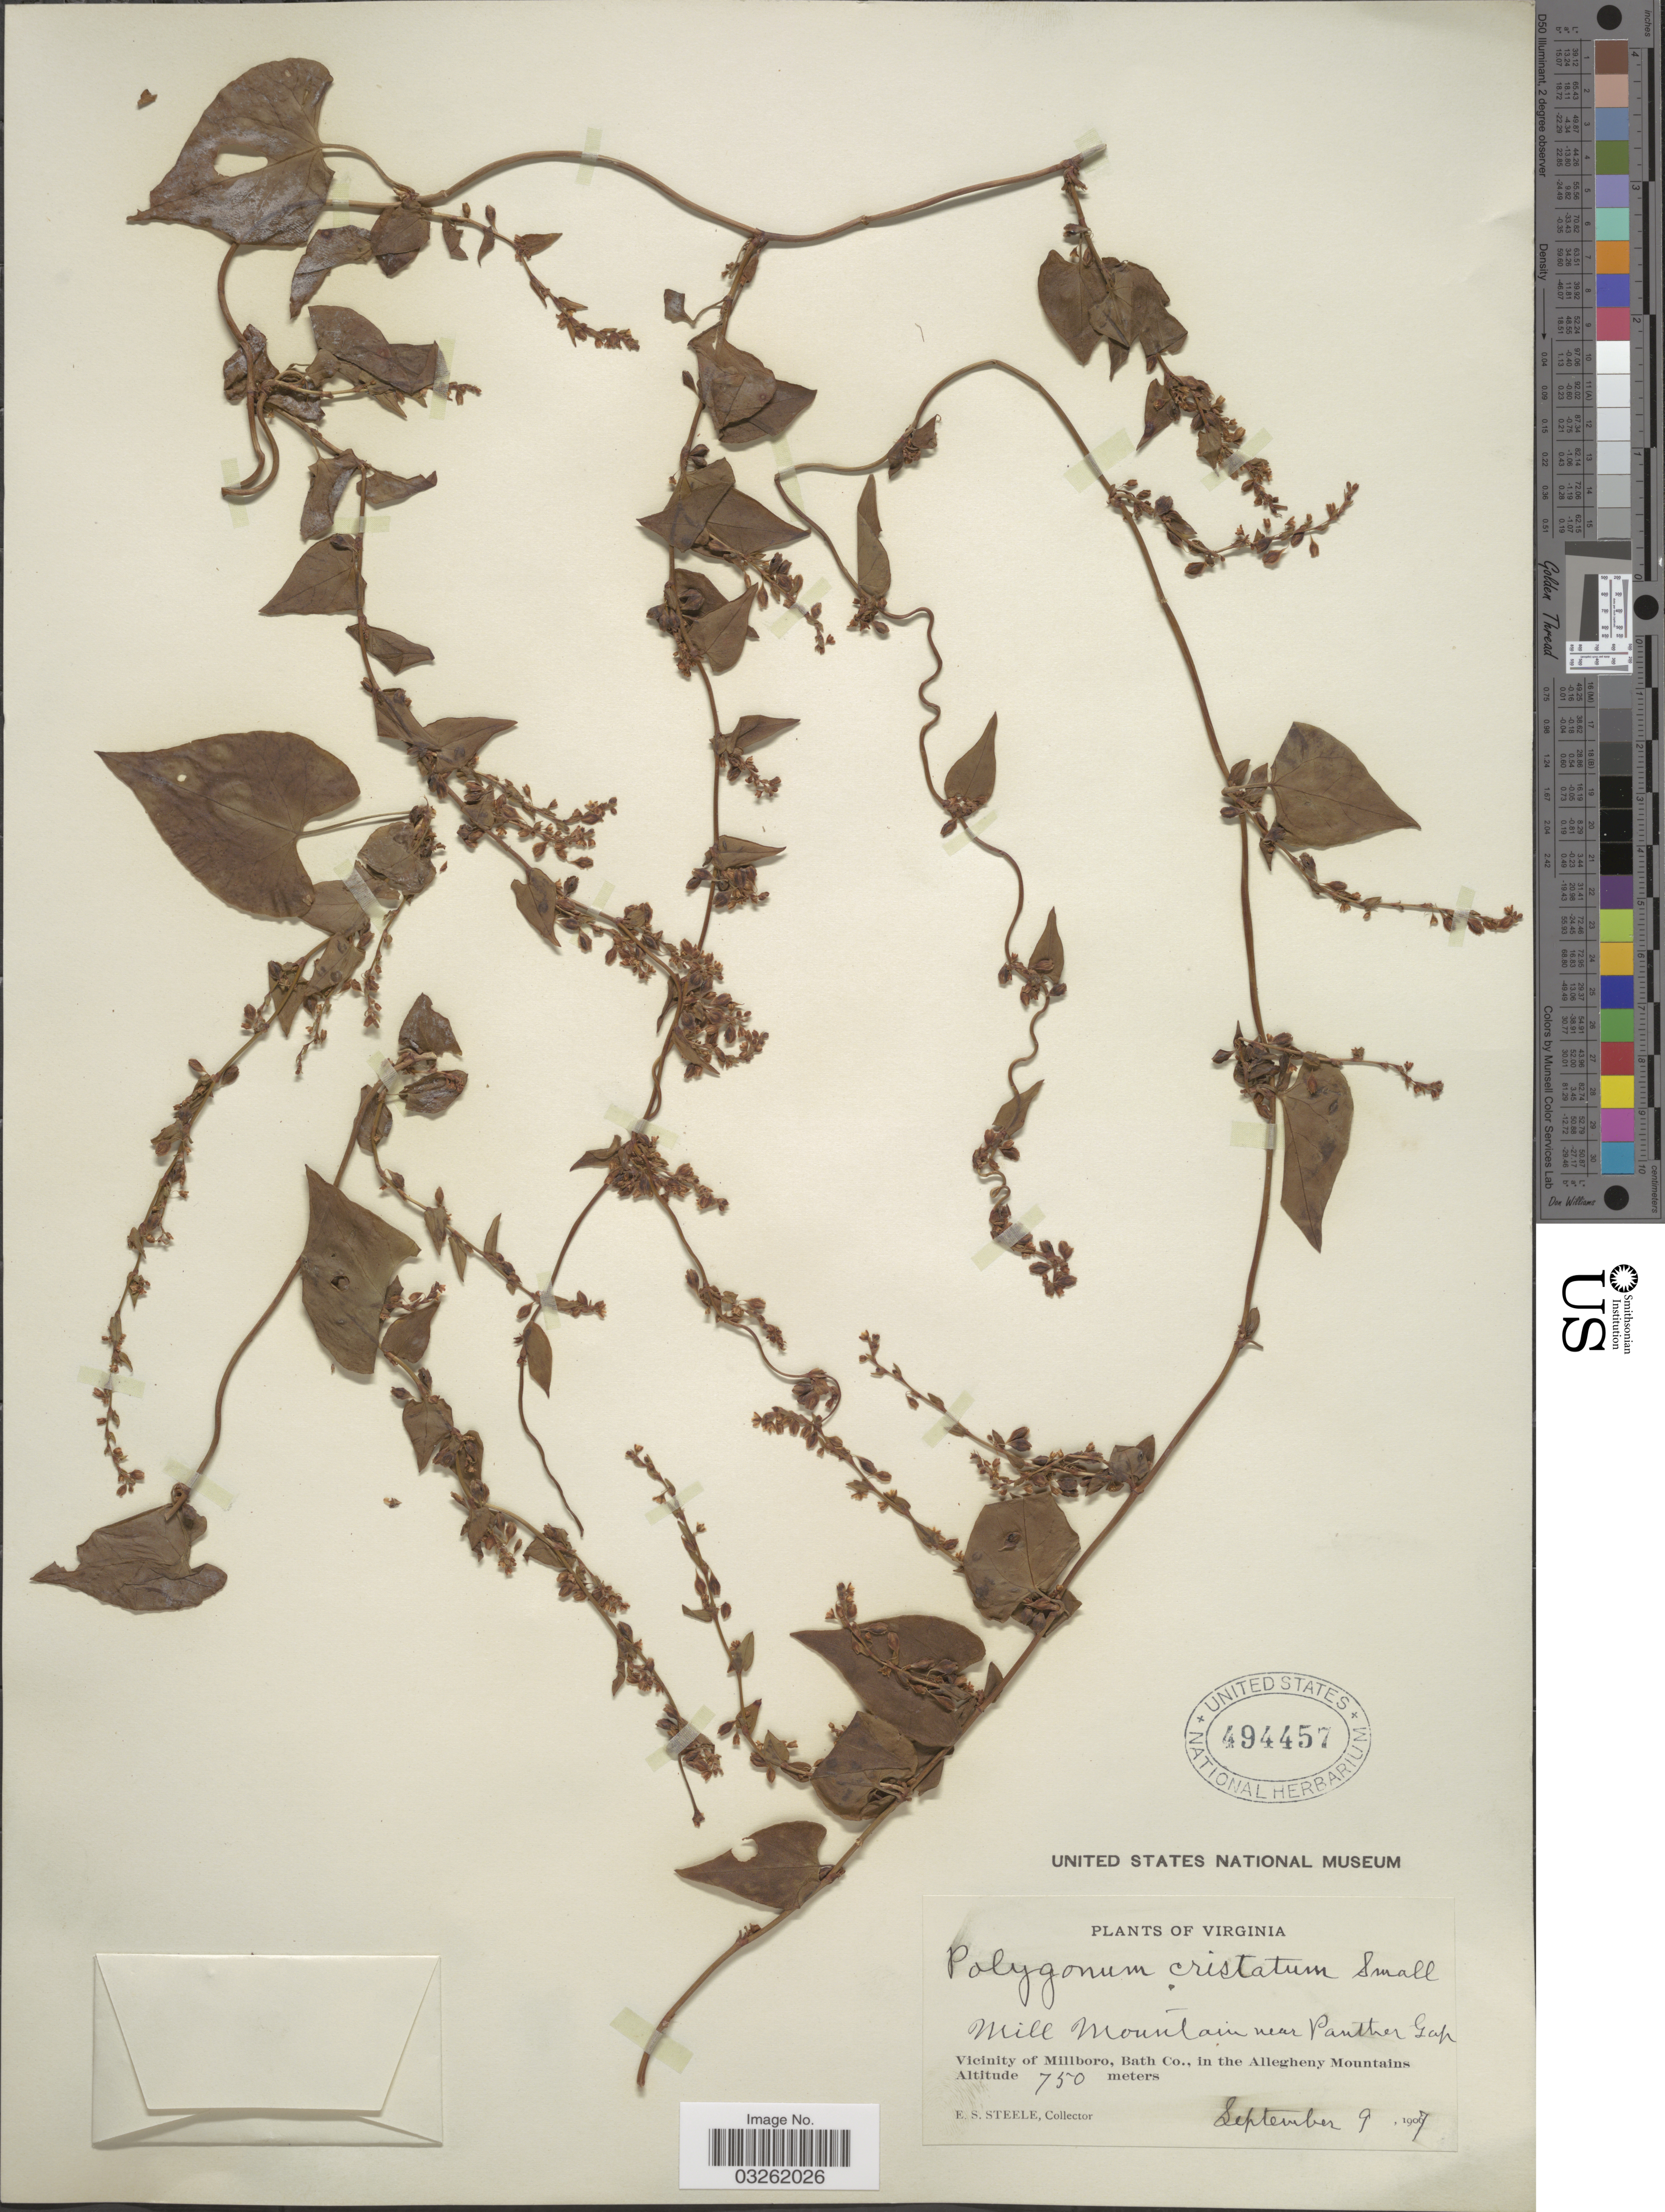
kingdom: Plantae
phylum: Tracheophyta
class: Magnoliopsida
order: Caryophyllales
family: Polygonaceae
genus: Fallopia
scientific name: Fallopia scandens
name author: (L.) Holub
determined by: Strong, Mark T., (BOT), Smithsonian Institution - National Museum of Natural History (UNITED STATES)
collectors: E. Steele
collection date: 1907-09-09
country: United States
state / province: Virginia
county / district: Bath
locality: Mill Mountain near Panther Gap. Vicinity of Millboro, Bath Co., in the Allegheny Mountains.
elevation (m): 750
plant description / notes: Fallopia cristata (Engelm. & A. Gray) Holub here treated as a heterotypic synonym.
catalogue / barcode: US 494457